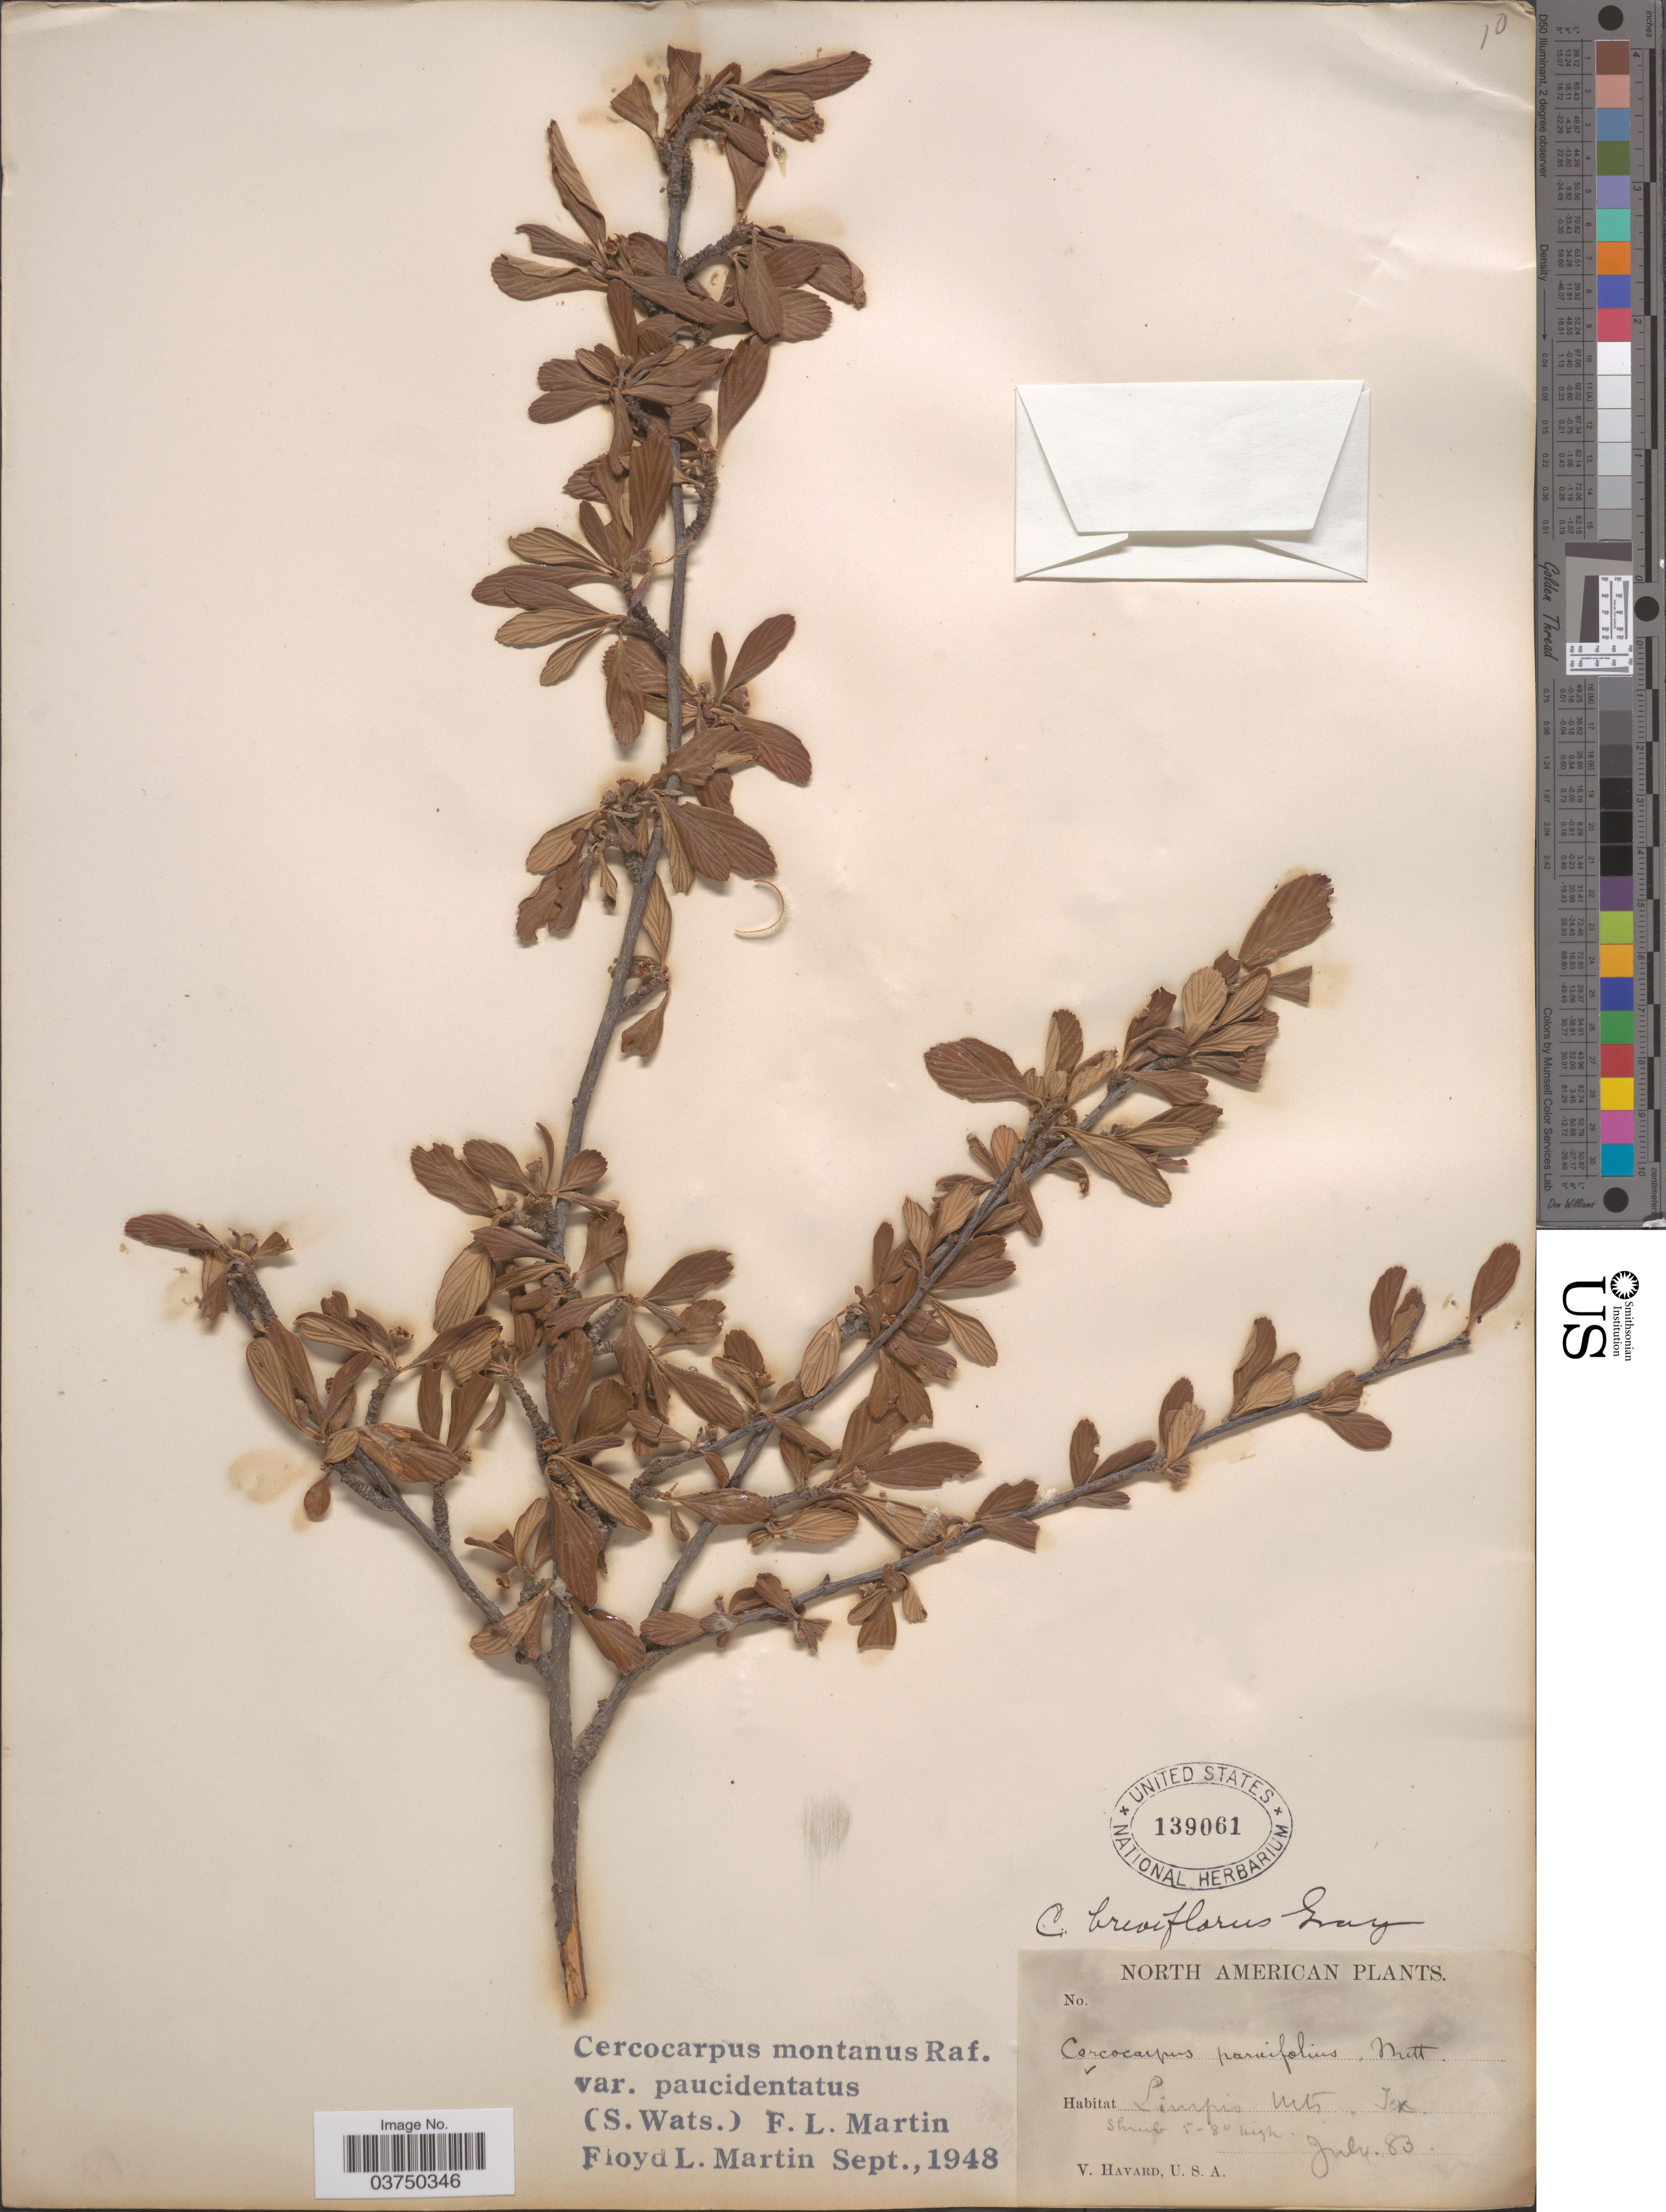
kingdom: Plantae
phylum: Tracheophyta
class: Magnoliopsida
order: Rosales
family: Rosaceae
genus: Cercocarpus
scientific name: Cercocarpus montanus var. paucidentatus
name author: (S. Watson) F.L. Martin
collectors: V. Havard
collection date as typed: Transcribed d/m/y: /7/83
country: United States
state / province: Texas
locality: Limpio Mts.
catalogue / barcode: US 139061